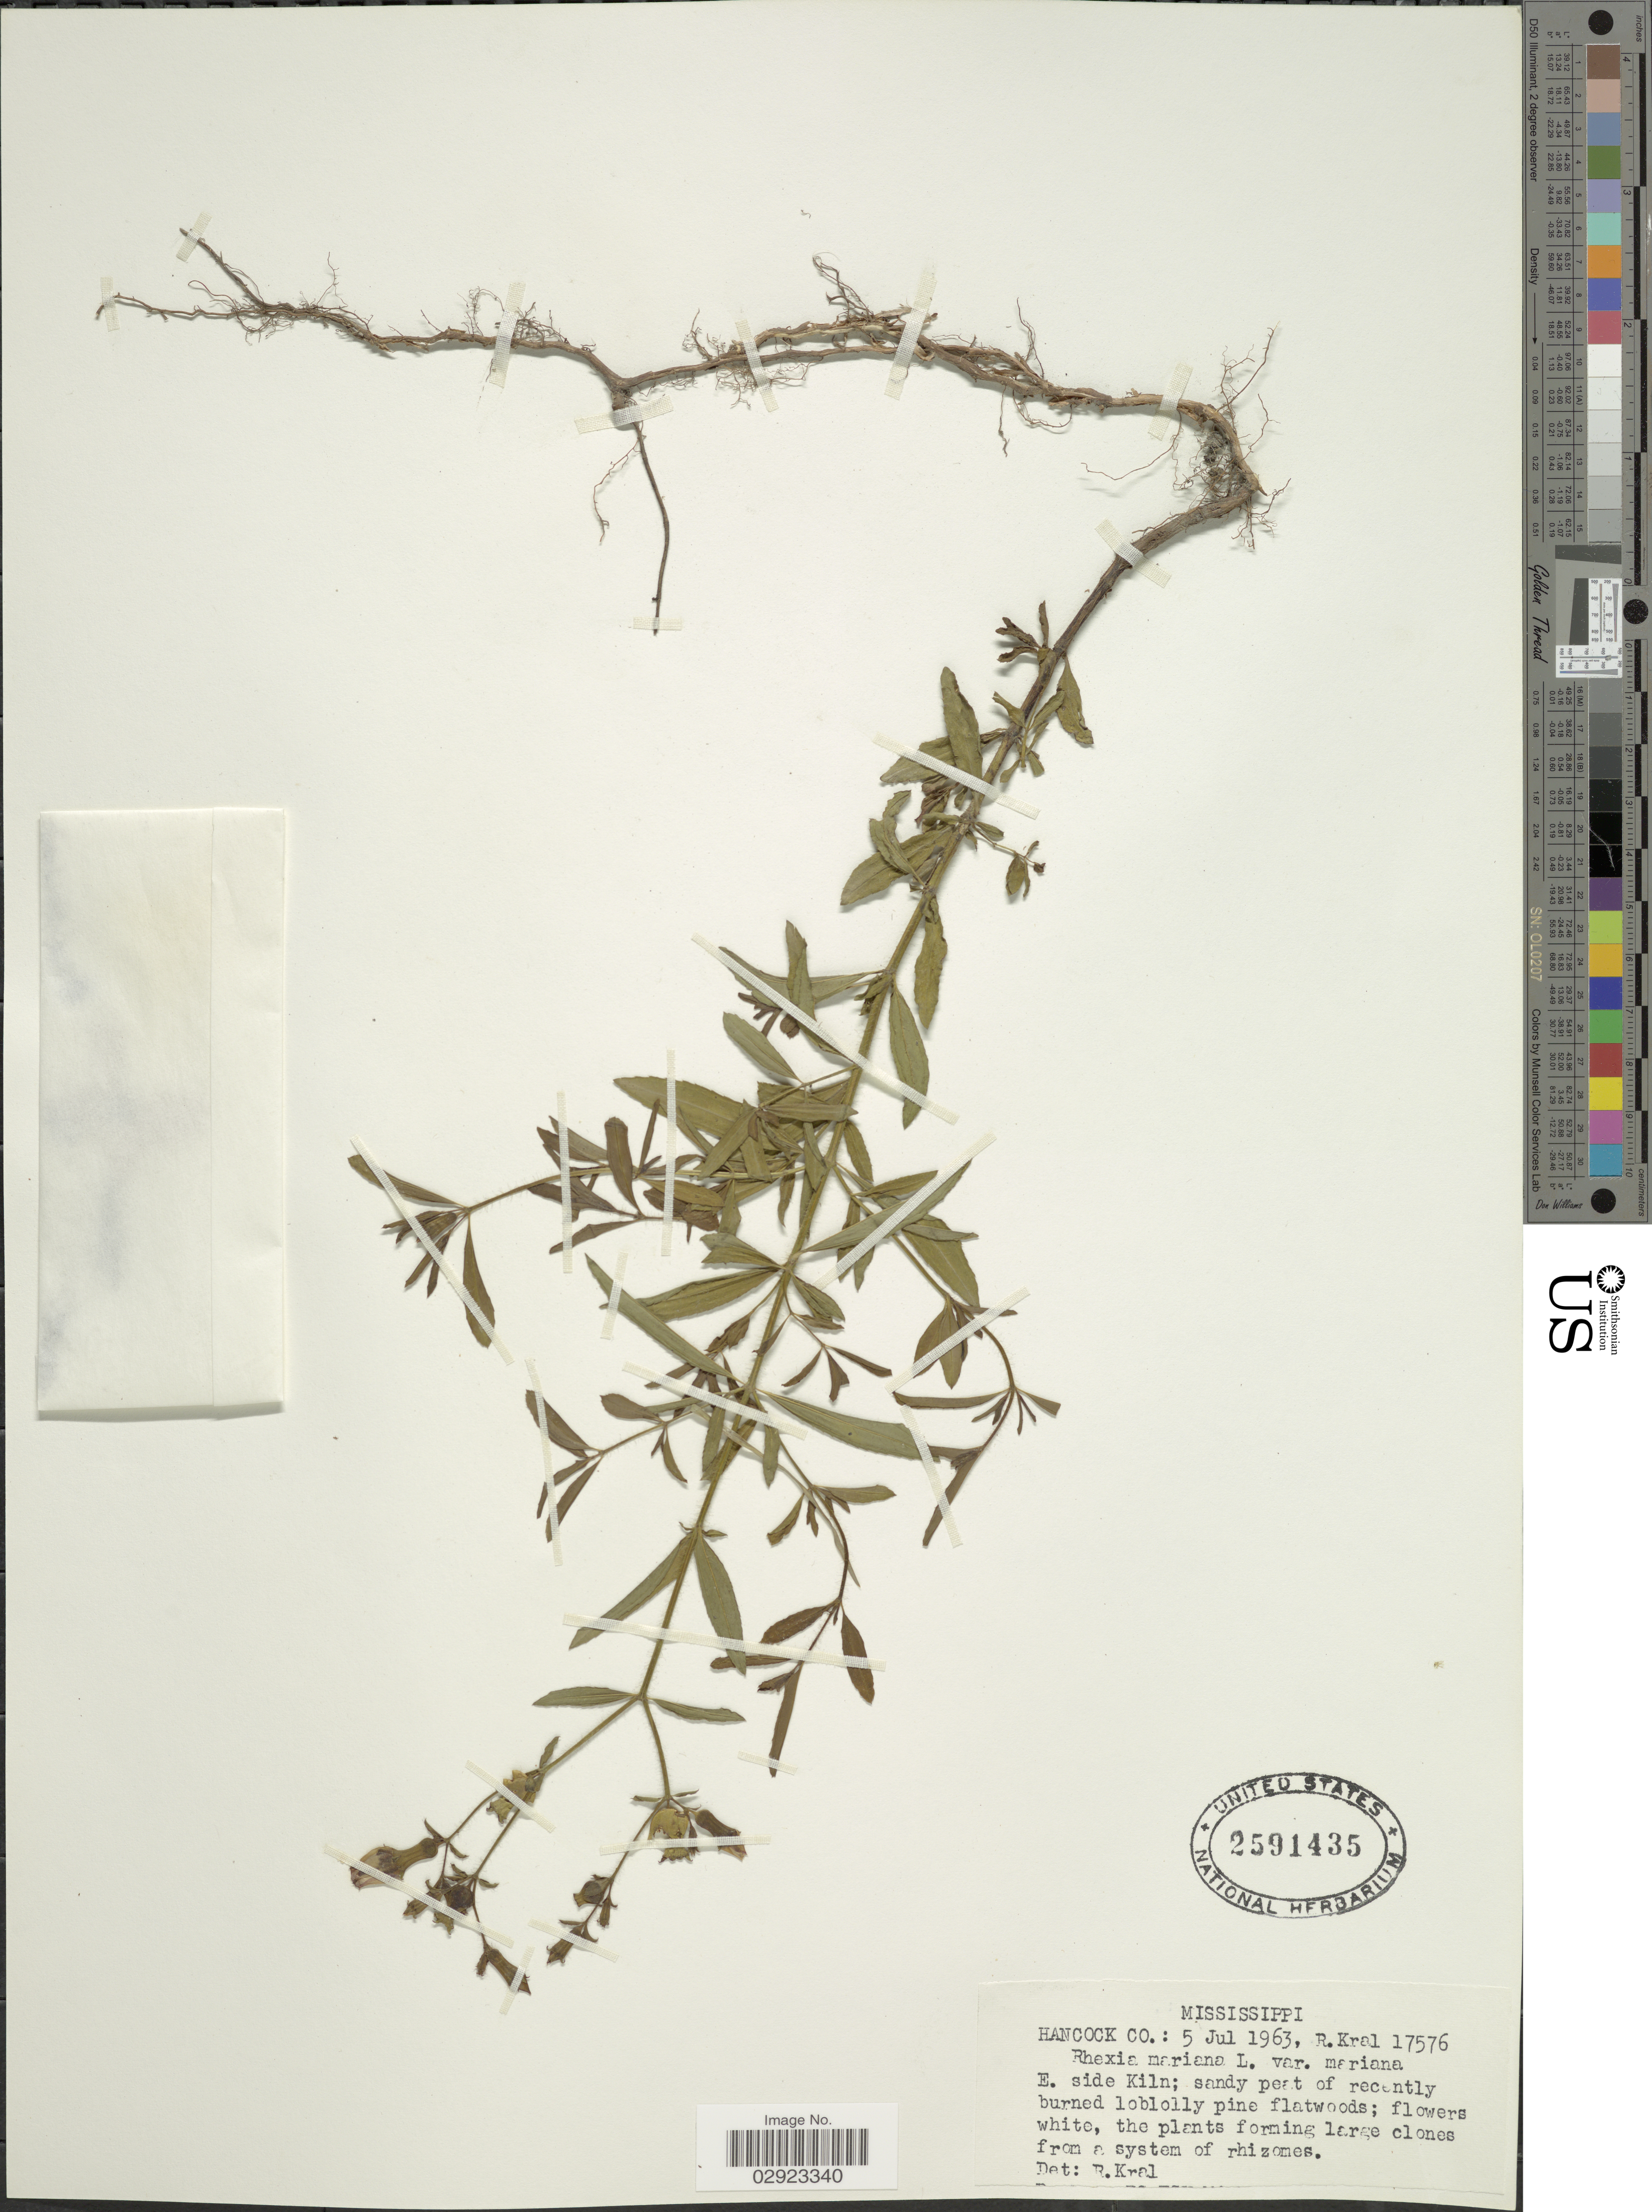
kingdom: Plantae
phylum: Tracheophyta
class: Magnoliopsida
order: Myrtales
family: Melastomataceae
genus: Rhexia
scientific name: Rhexia mariana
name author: L.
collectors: R. Kral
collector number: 17576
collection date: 1963-07-05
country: United States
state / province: Mississippi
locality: Hancock Co., E. side Kiln.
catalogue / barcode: US 2591435